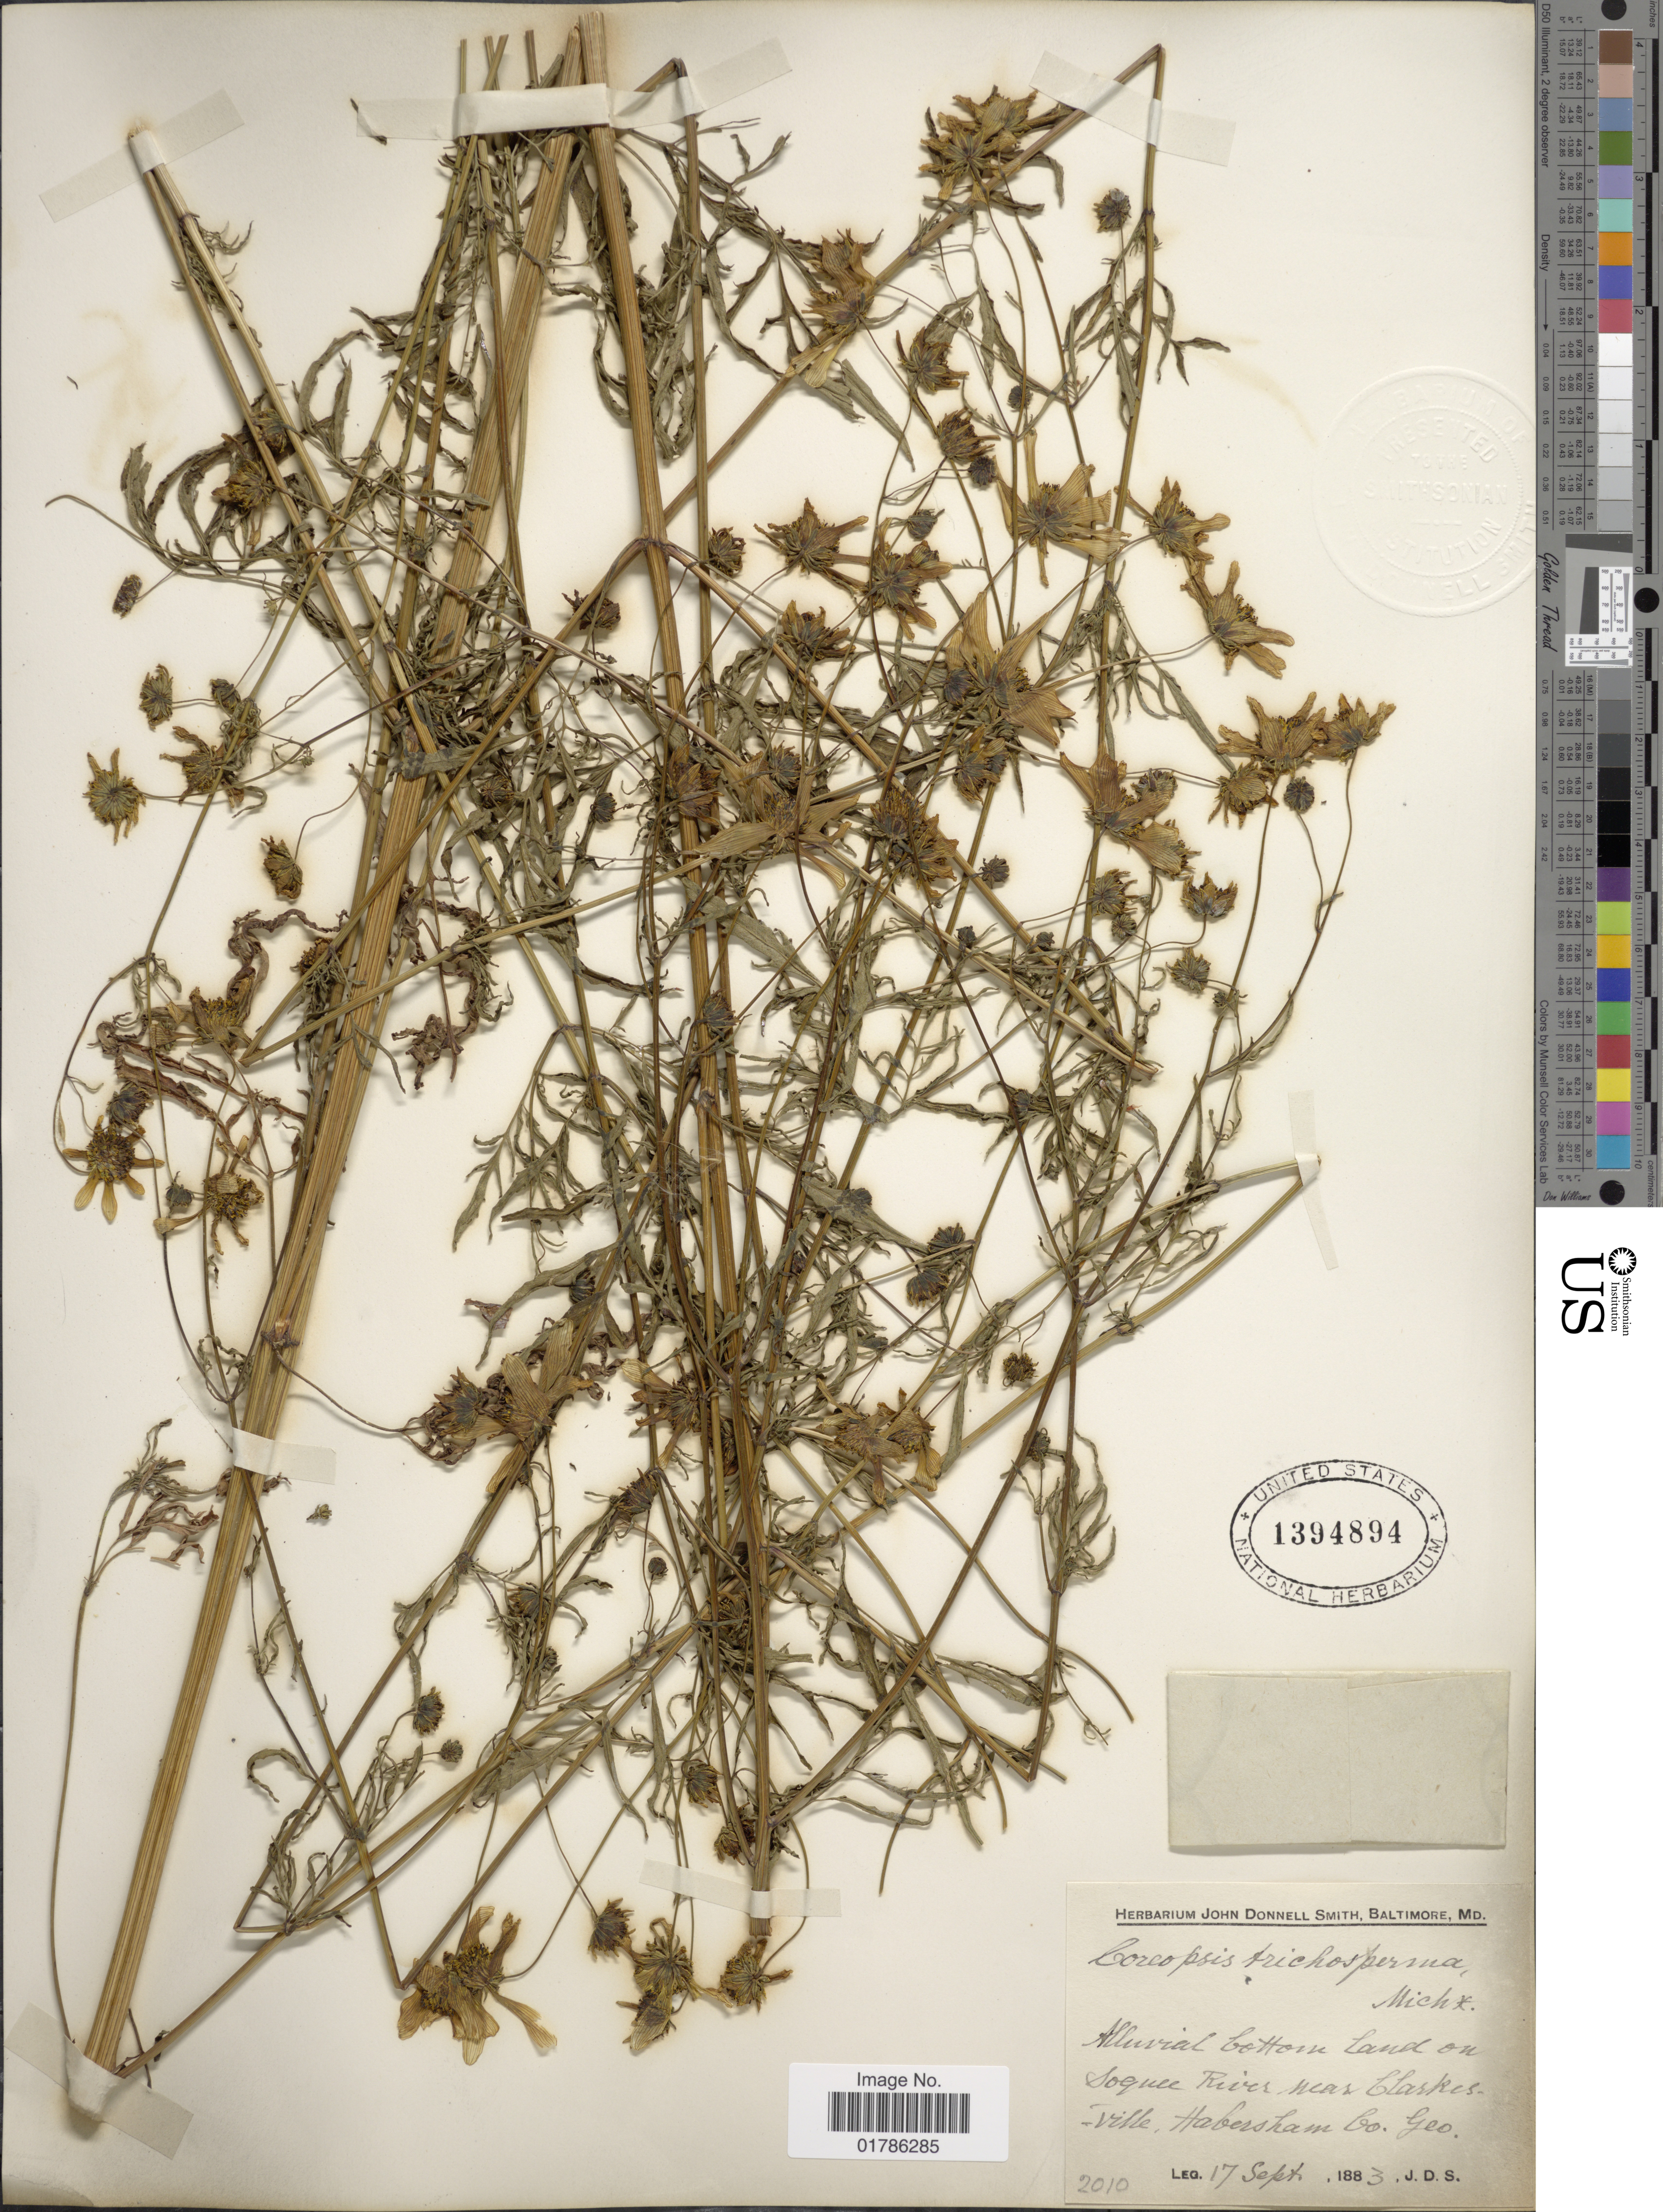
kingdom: Plantae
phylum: Tracheophyta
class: Magnoliopsida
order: Asterales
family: Asteraceae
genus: Bidens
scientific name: Bidens coronata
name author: (L.) Britton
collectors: J. Donnell Smith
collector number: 2010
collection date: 1883-09-17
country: United States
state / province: Georgia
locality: On Soquee River, near Clarkesville, Habersham Co. Geo.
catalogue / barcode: US 1394894